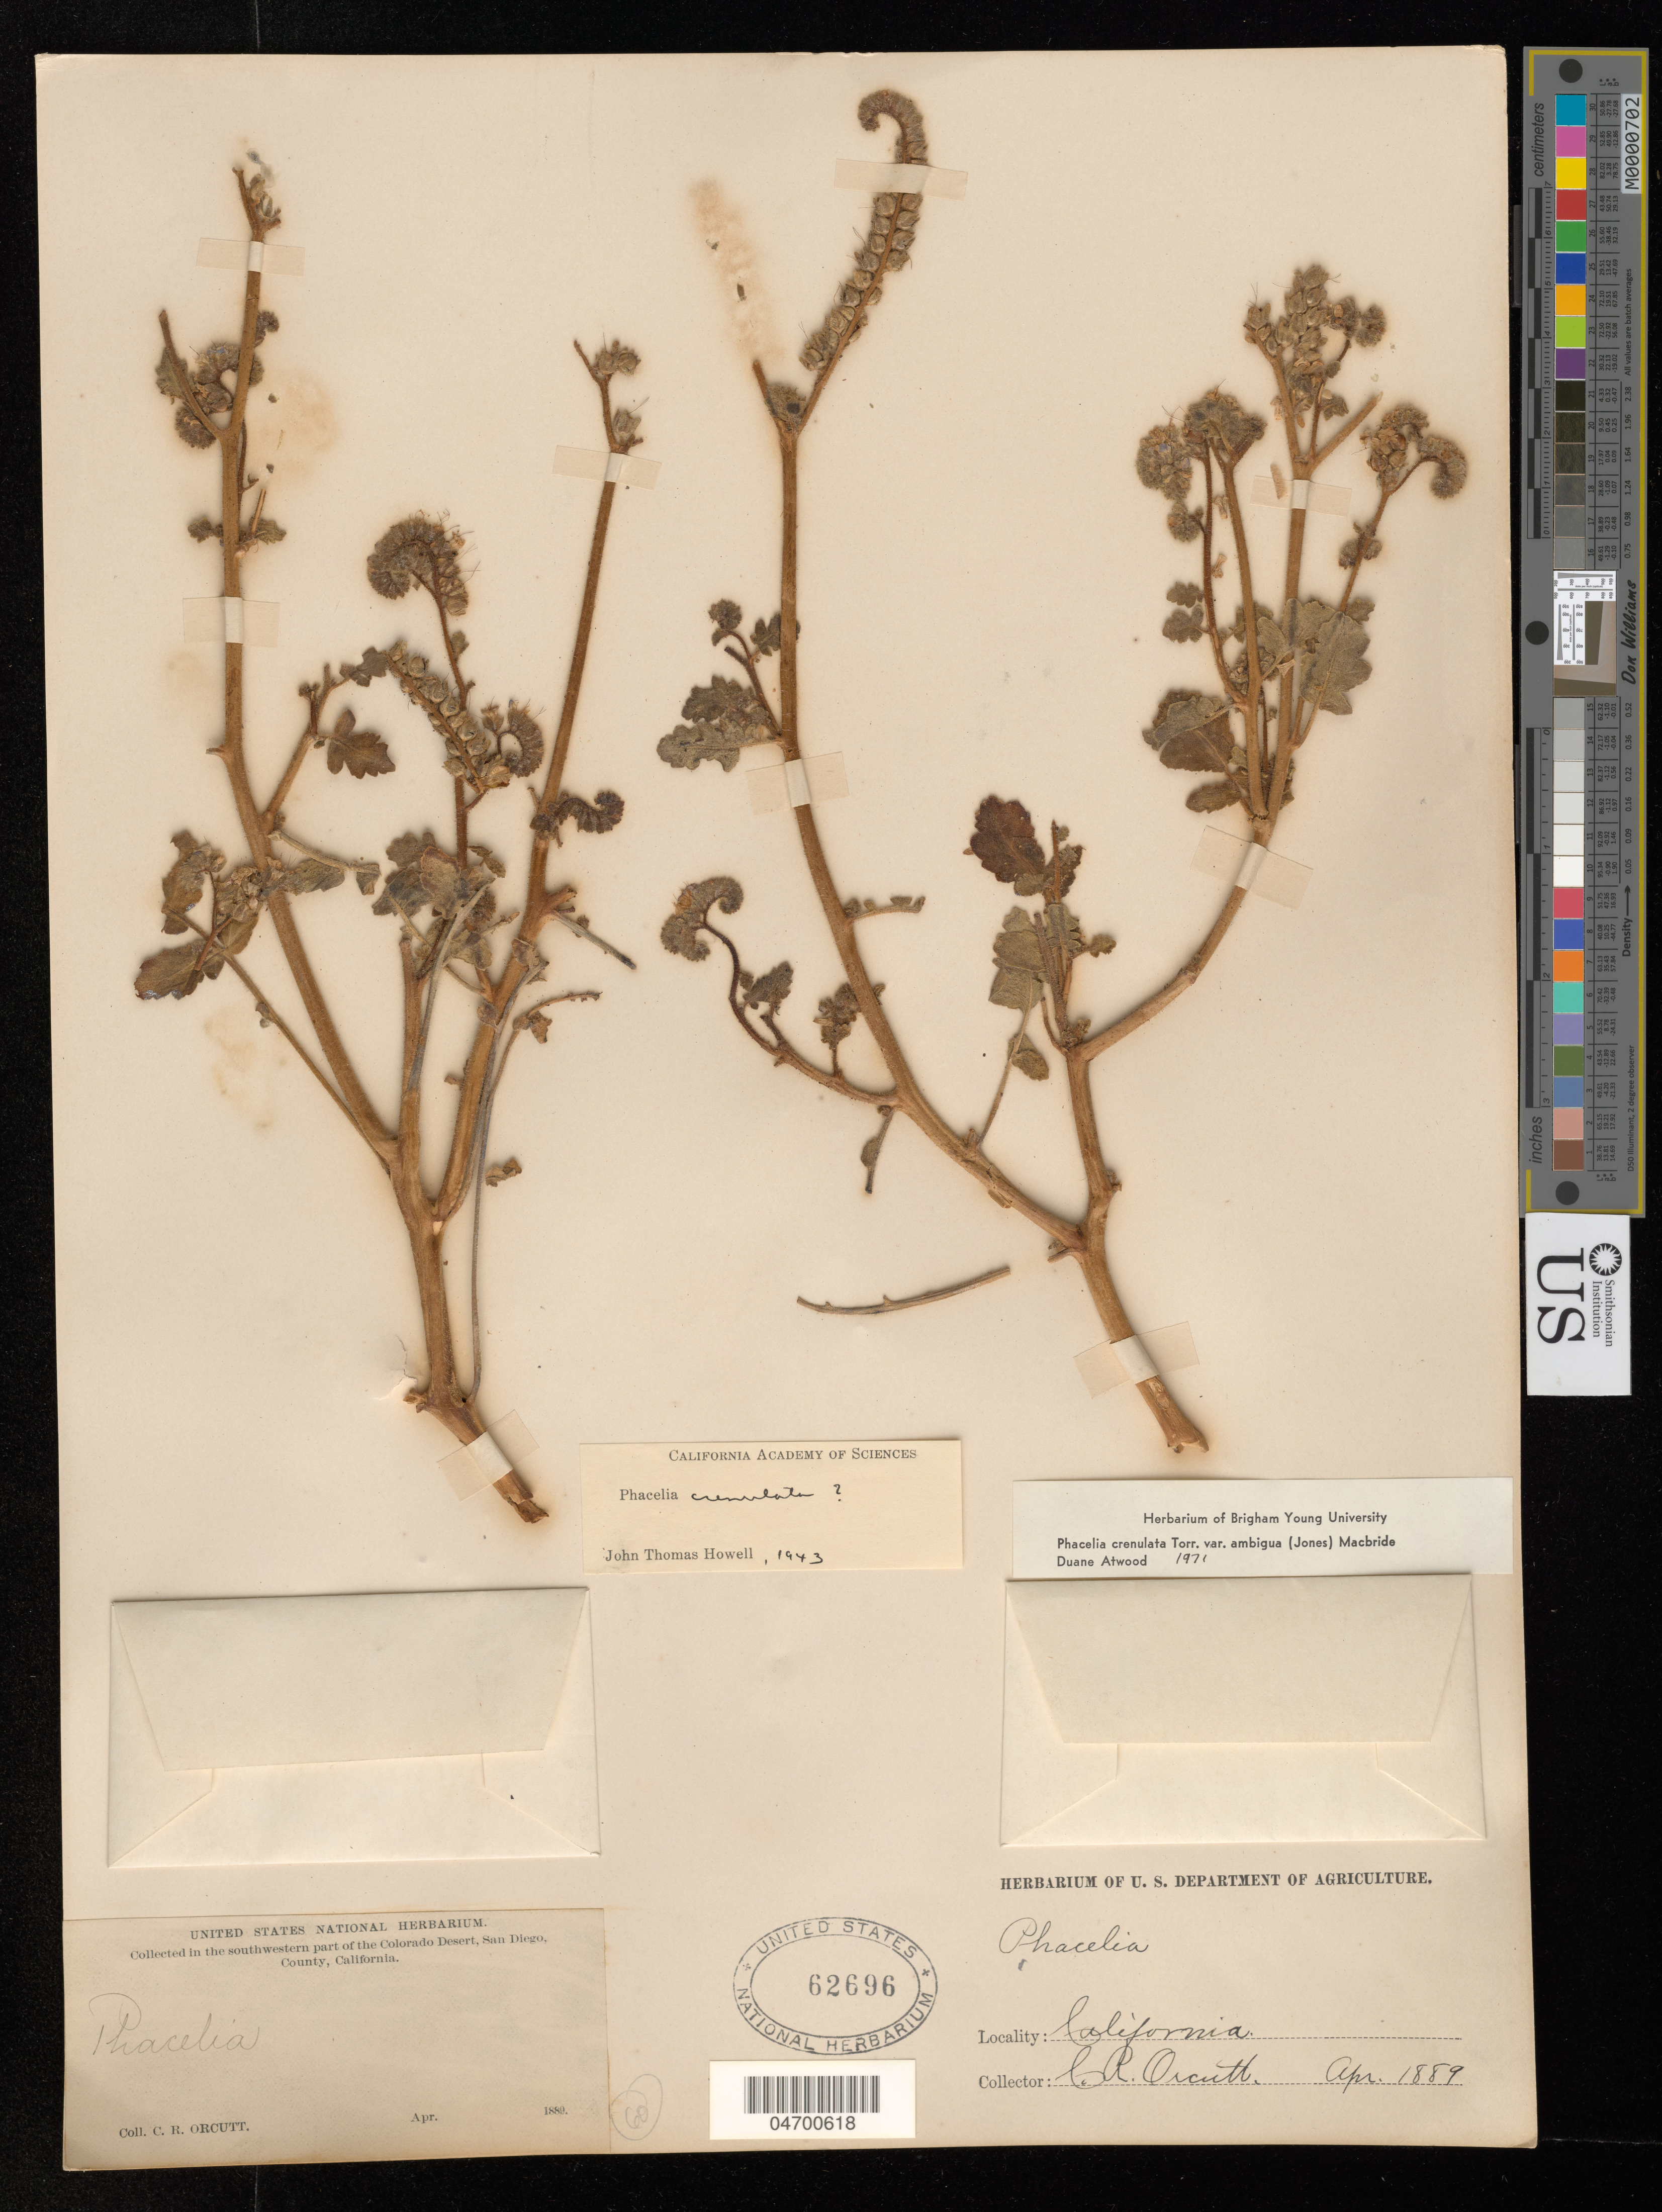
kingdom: Plantae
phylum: Tracheophyta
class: Magnoliopsida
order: Boraginales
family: Hydrophyllaceae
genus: Phacelia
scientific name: Phacelia crenulata var. ambigua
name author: (M.E. Jones) J.F. Macbr.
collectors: C. R. Orcutt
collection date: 1889-04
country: United States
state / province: California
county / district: San Diego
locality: The southwestern part of the Colorado Desert, San Diego, County.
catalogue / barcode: US 62696